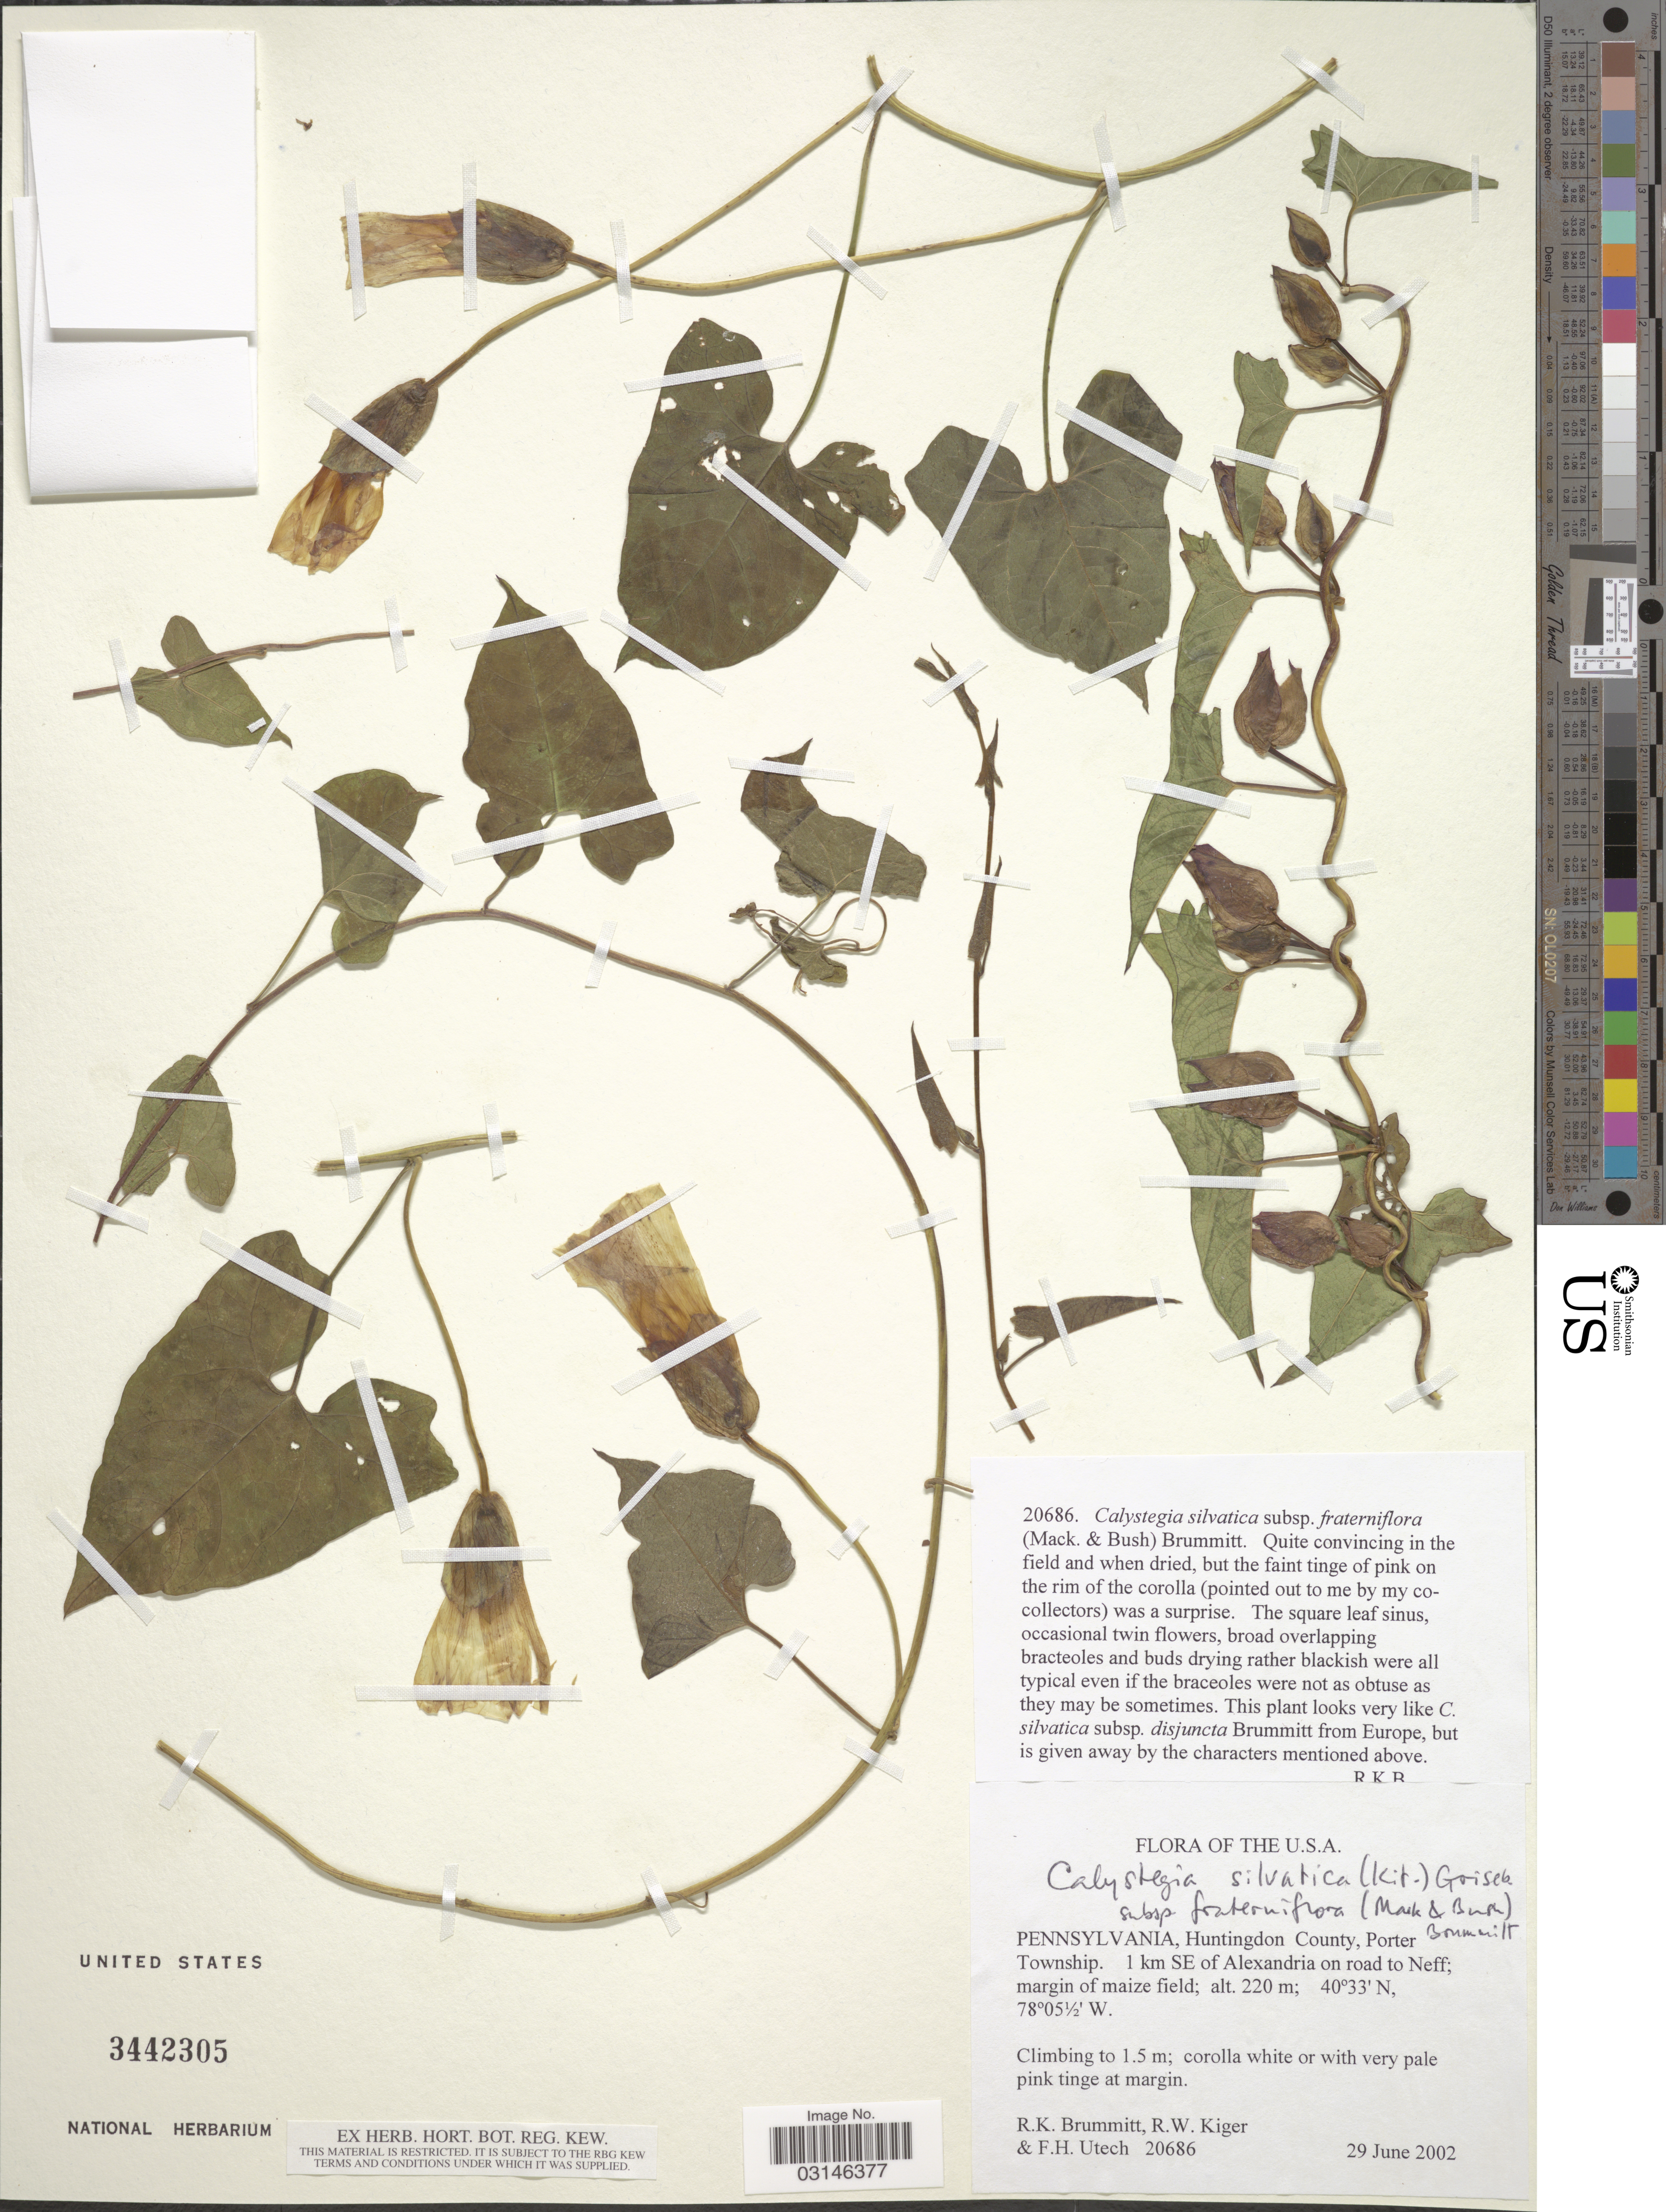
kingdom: Plantae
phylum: Tracheophyta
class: Magnoliopsida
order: Solanales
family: Convolvulaceae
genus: Calystegia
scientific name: Calystegia silvatica subsp. fraterniflora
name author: (Mack. & Bush) Brummitt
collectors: R. Brummitt, R. Kiger & F. Utech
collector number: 20686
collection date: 2002-06-29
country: United States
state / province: Pennsylvania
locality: Huntingdon County, Porter Township, 1 km SE of Alexandria on road to Neff.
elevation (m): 220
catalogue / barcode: US 3442305